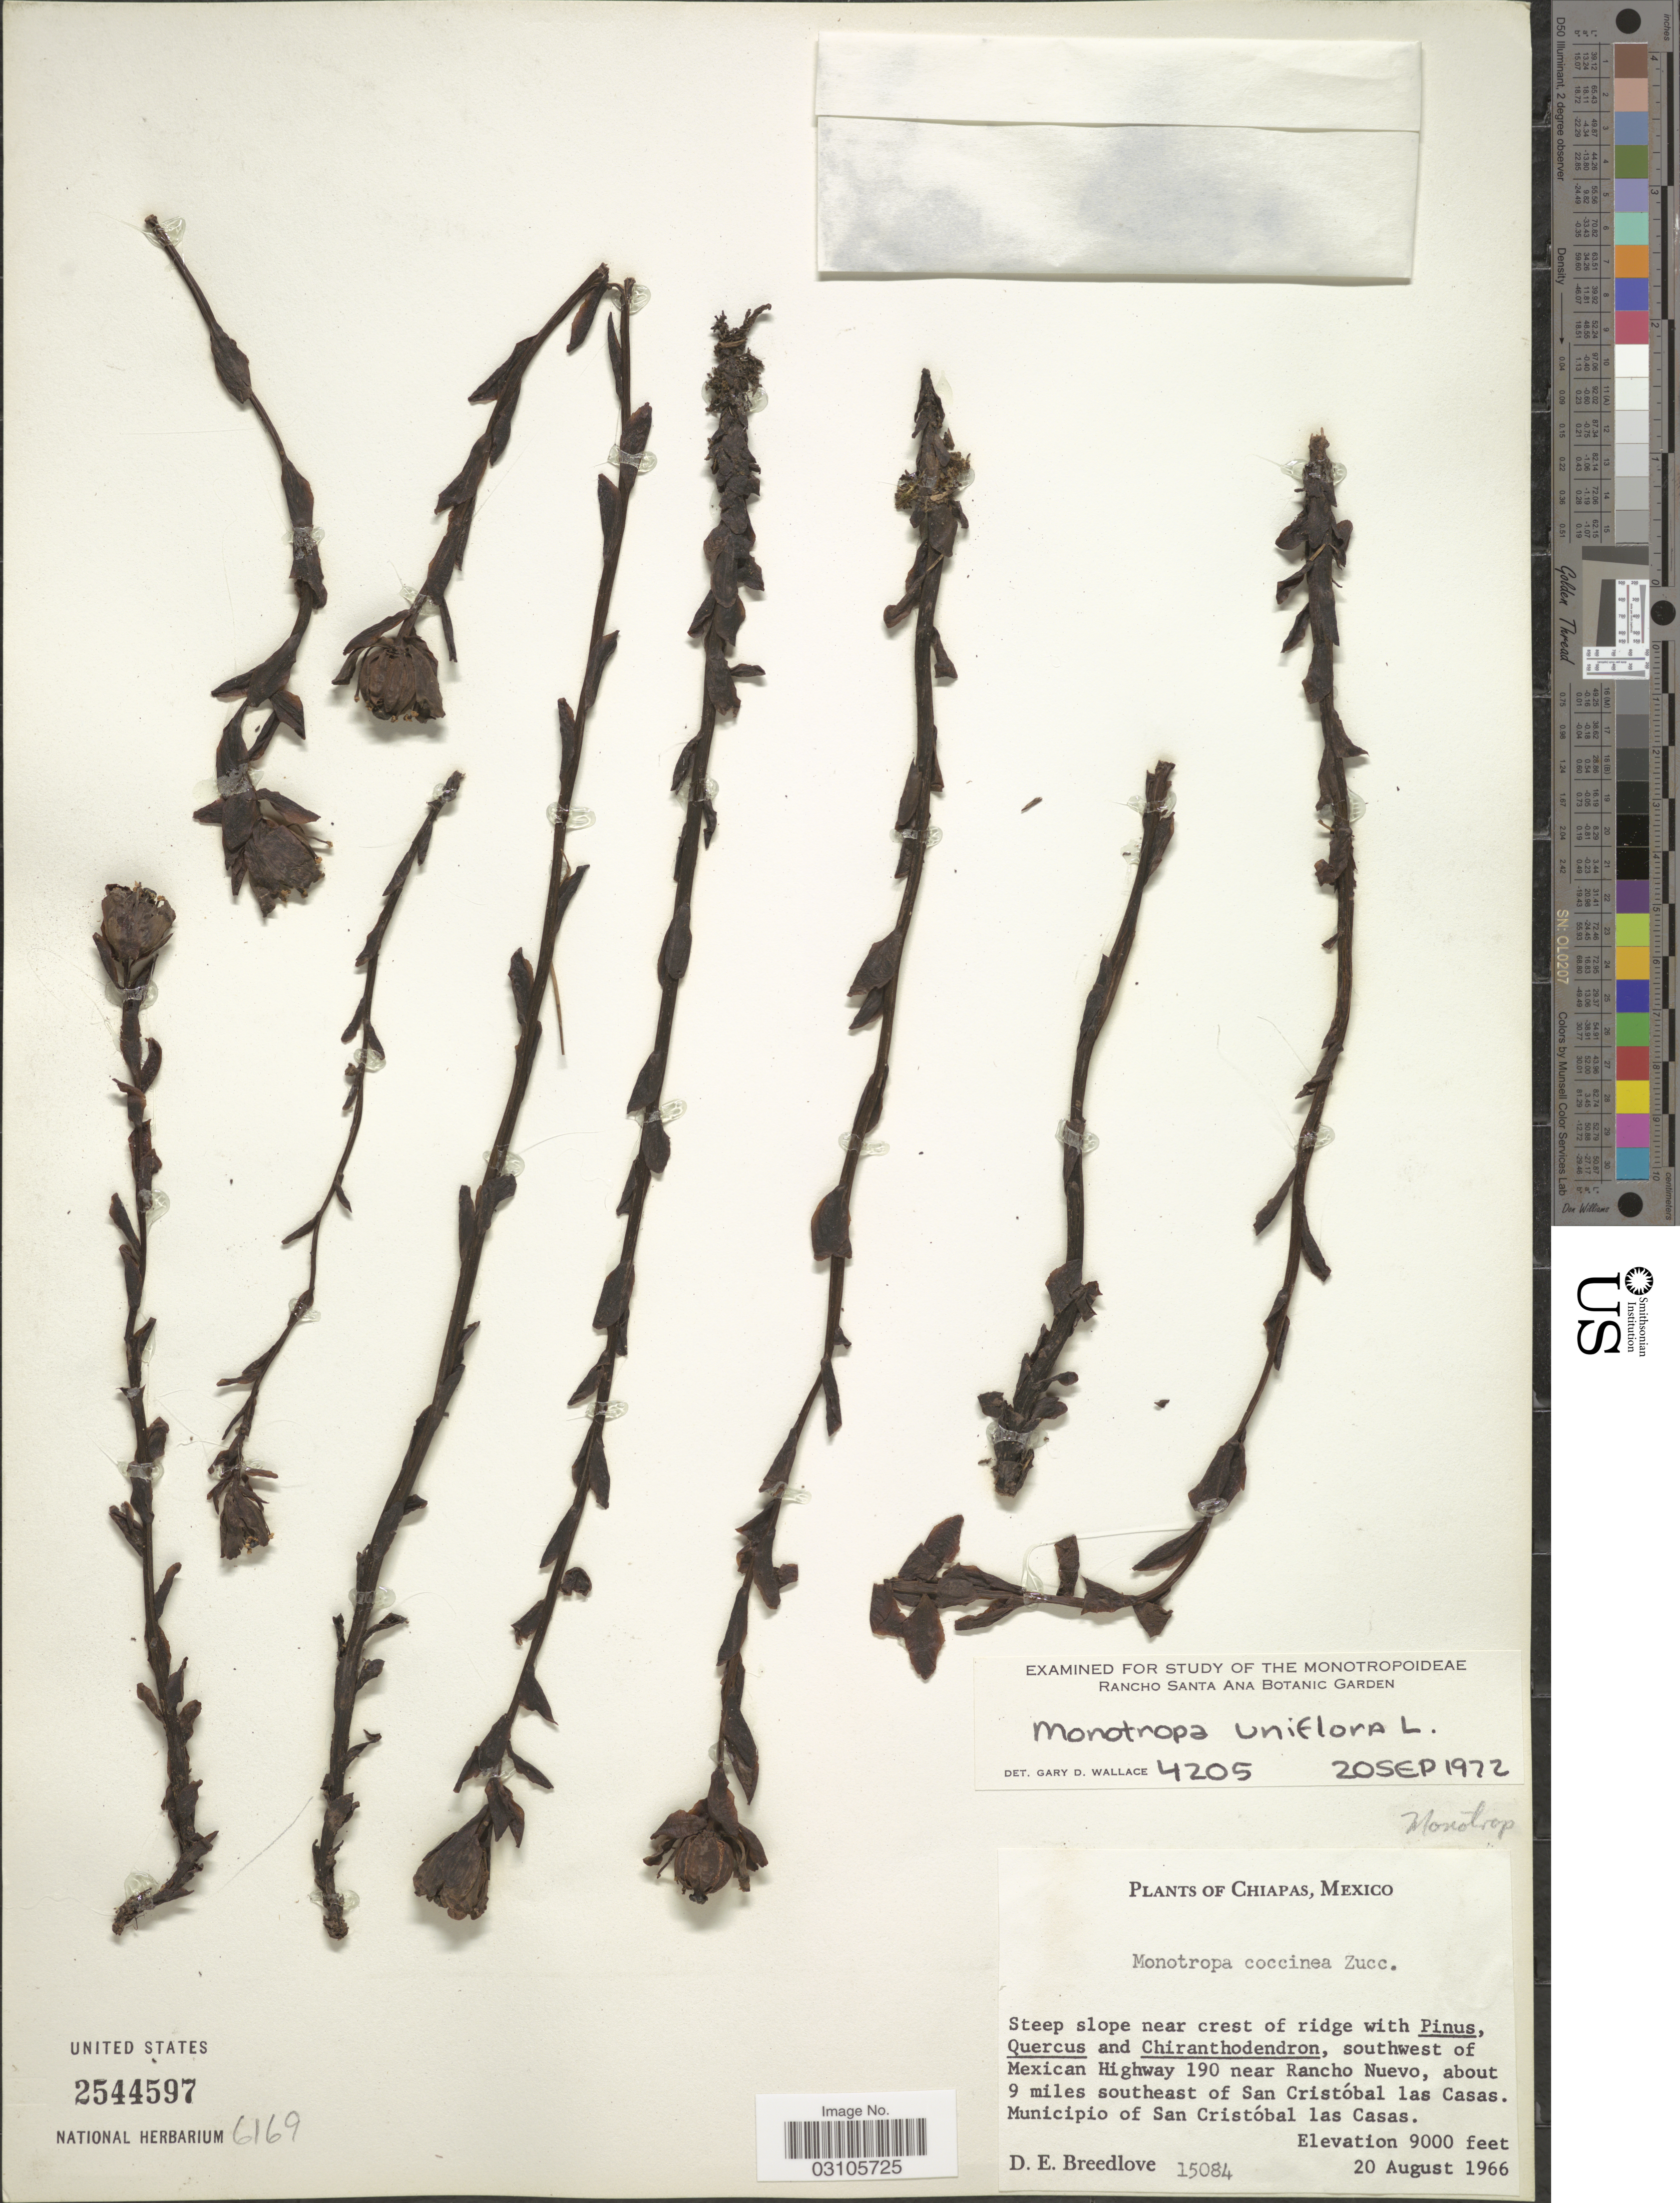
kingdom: Plantae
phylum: Tracheophyta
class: Magnoliopsida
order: Ericales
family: Ericaceae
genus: Monotropa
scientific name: Monotropa uniflora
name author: L.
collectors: D. E. Breedlove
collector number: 15084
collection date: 1966-08-20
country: Mexico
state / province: Chiapas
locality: Southwest of Mexican Highway 190 near Rancho Nuevo, about 9 miles southeast of San Cristóbal las Casas. Municipio of San Cristóbal las Casas.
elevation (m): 2743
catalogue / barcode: US 2544597